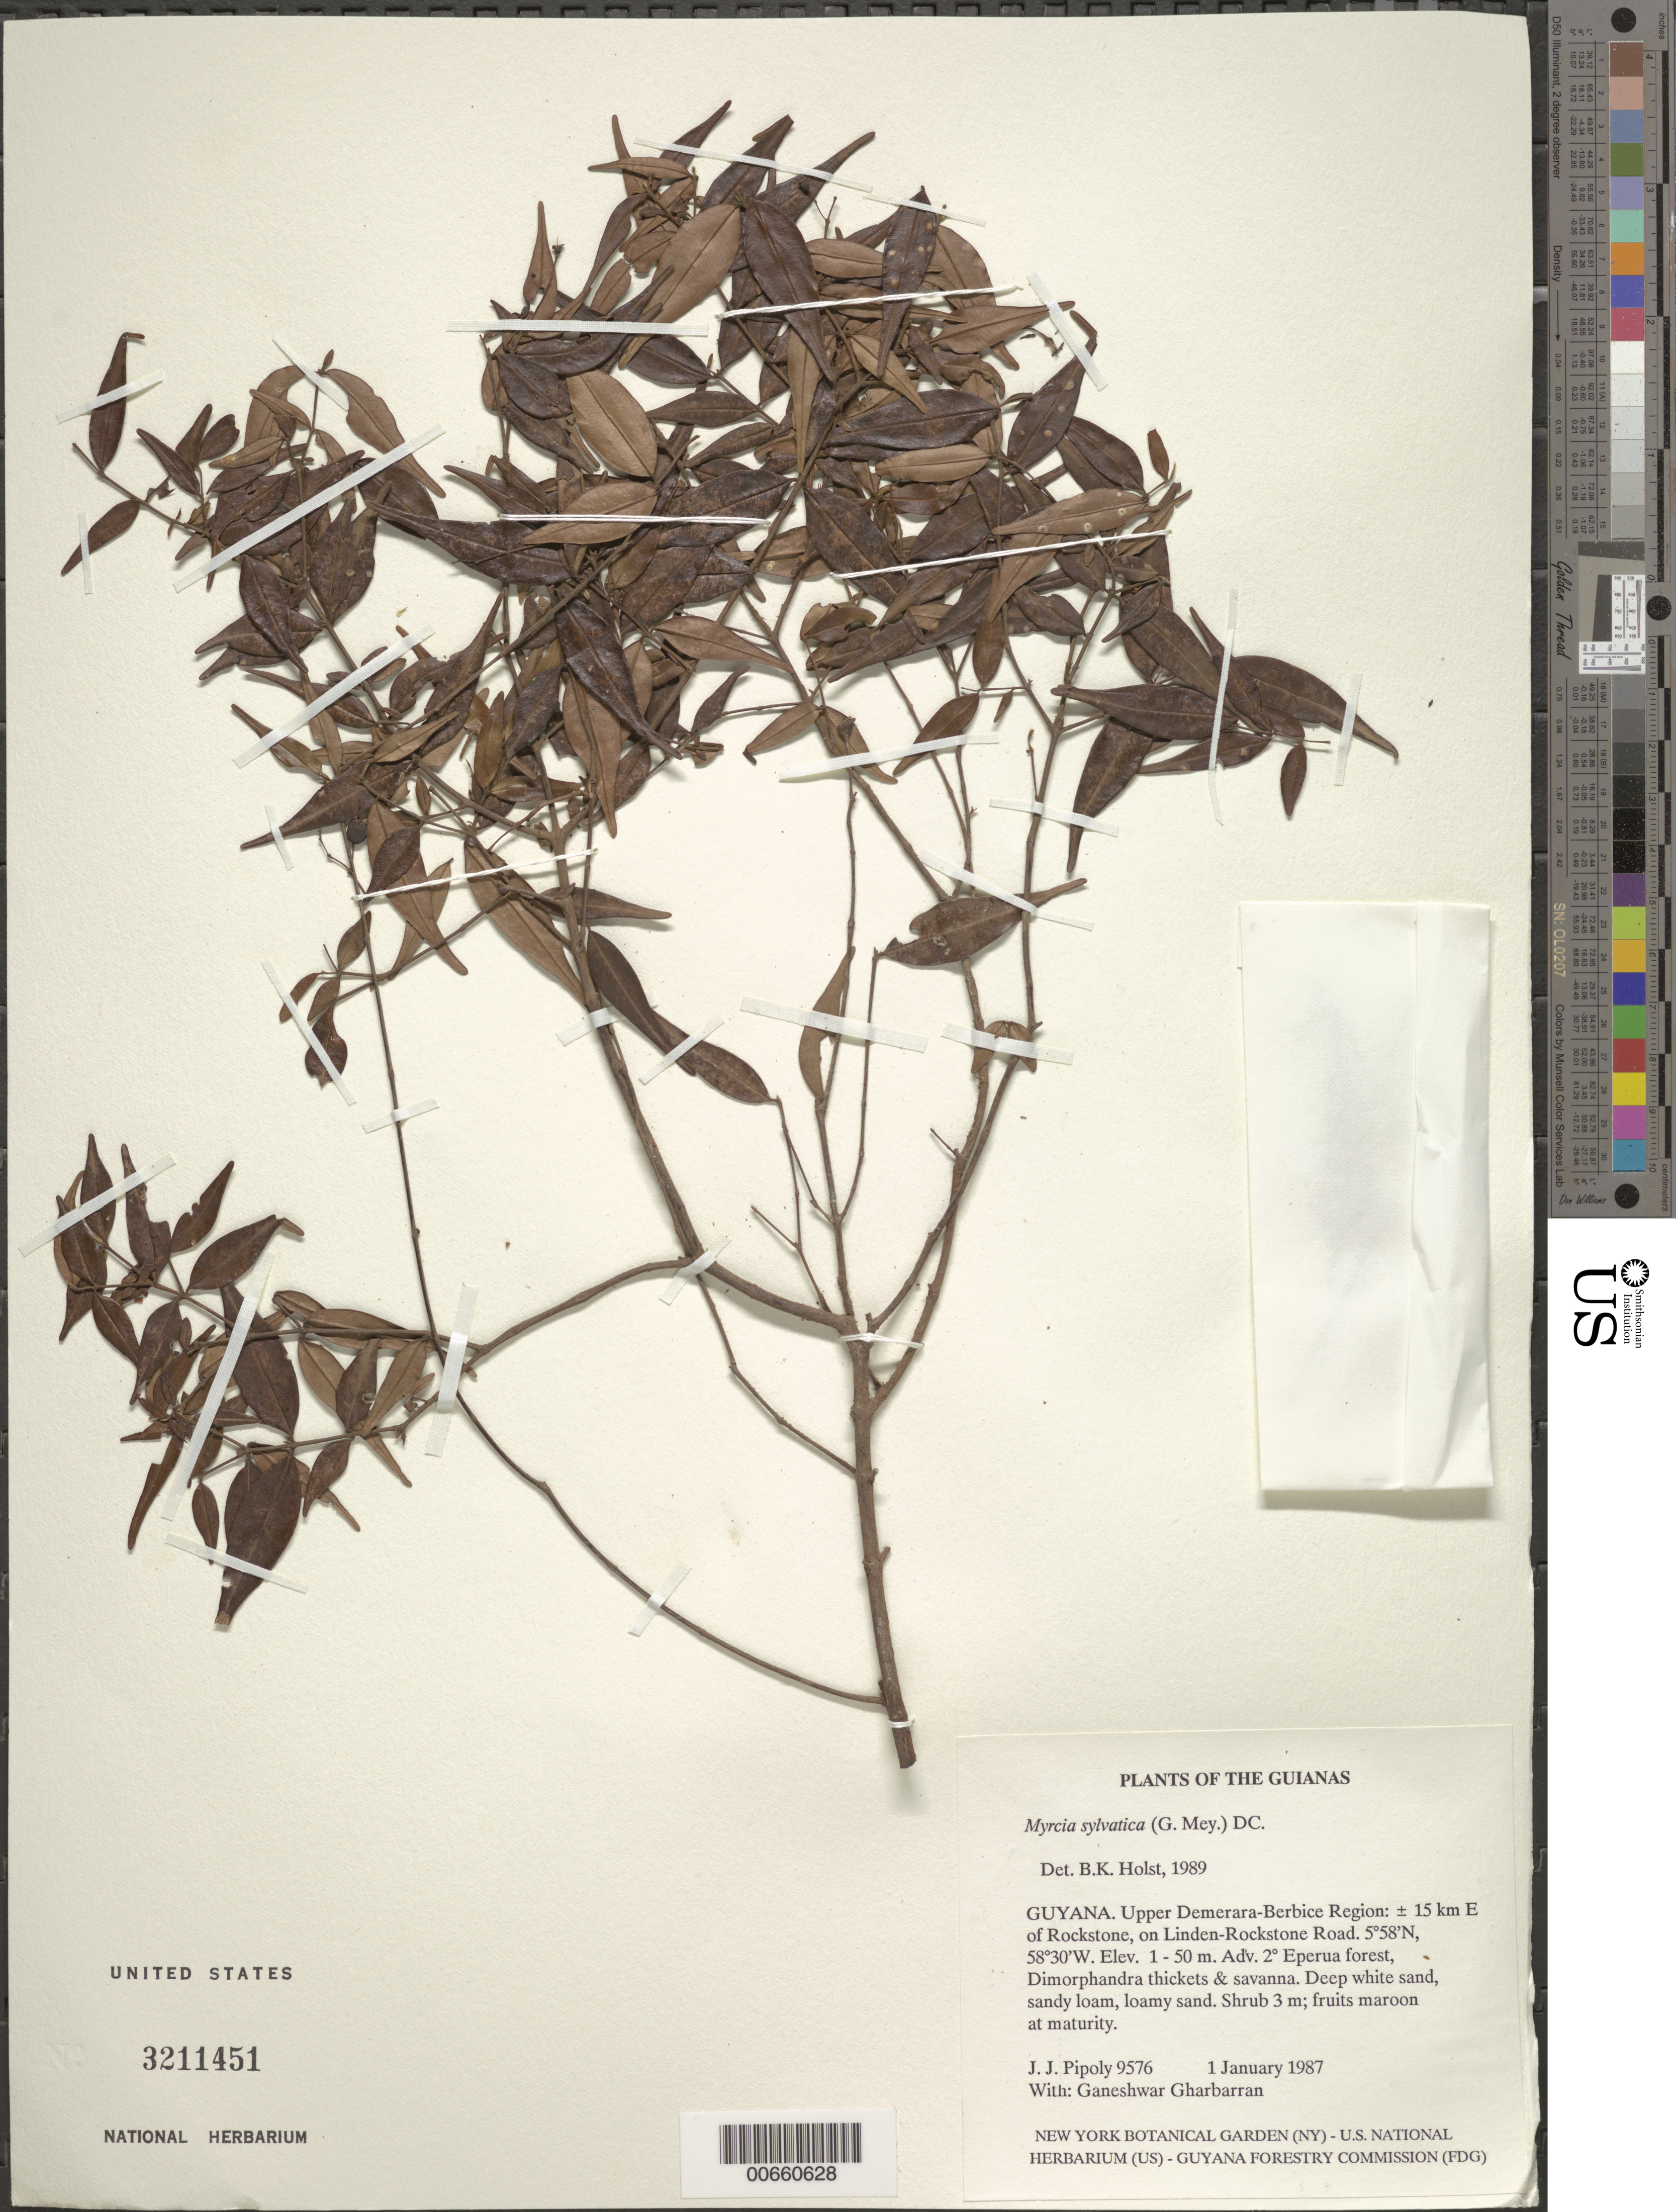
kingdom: Plantae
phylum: Tracheophyta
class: Magnoliopsida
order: Myrtales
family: Myrtaceae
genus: Myrcia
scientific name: Myrcia sylvatica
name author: (G. Mey.) DC.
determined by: Holst, Bruce K.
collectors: J. J. Pipoly & G. Gharbarran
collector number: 9576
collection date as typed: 11 January 1987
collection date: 1987-01-11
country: Guyana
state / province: U. Demerara-Berbice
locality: ±15 km E of Rockstone, on Linden-Rockstone Road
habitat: Adv. secondary Eperua forest, Dimorphandra thickets & savanna. Deep white sand, sandy loam, loamy sand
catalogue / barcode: US 3211451